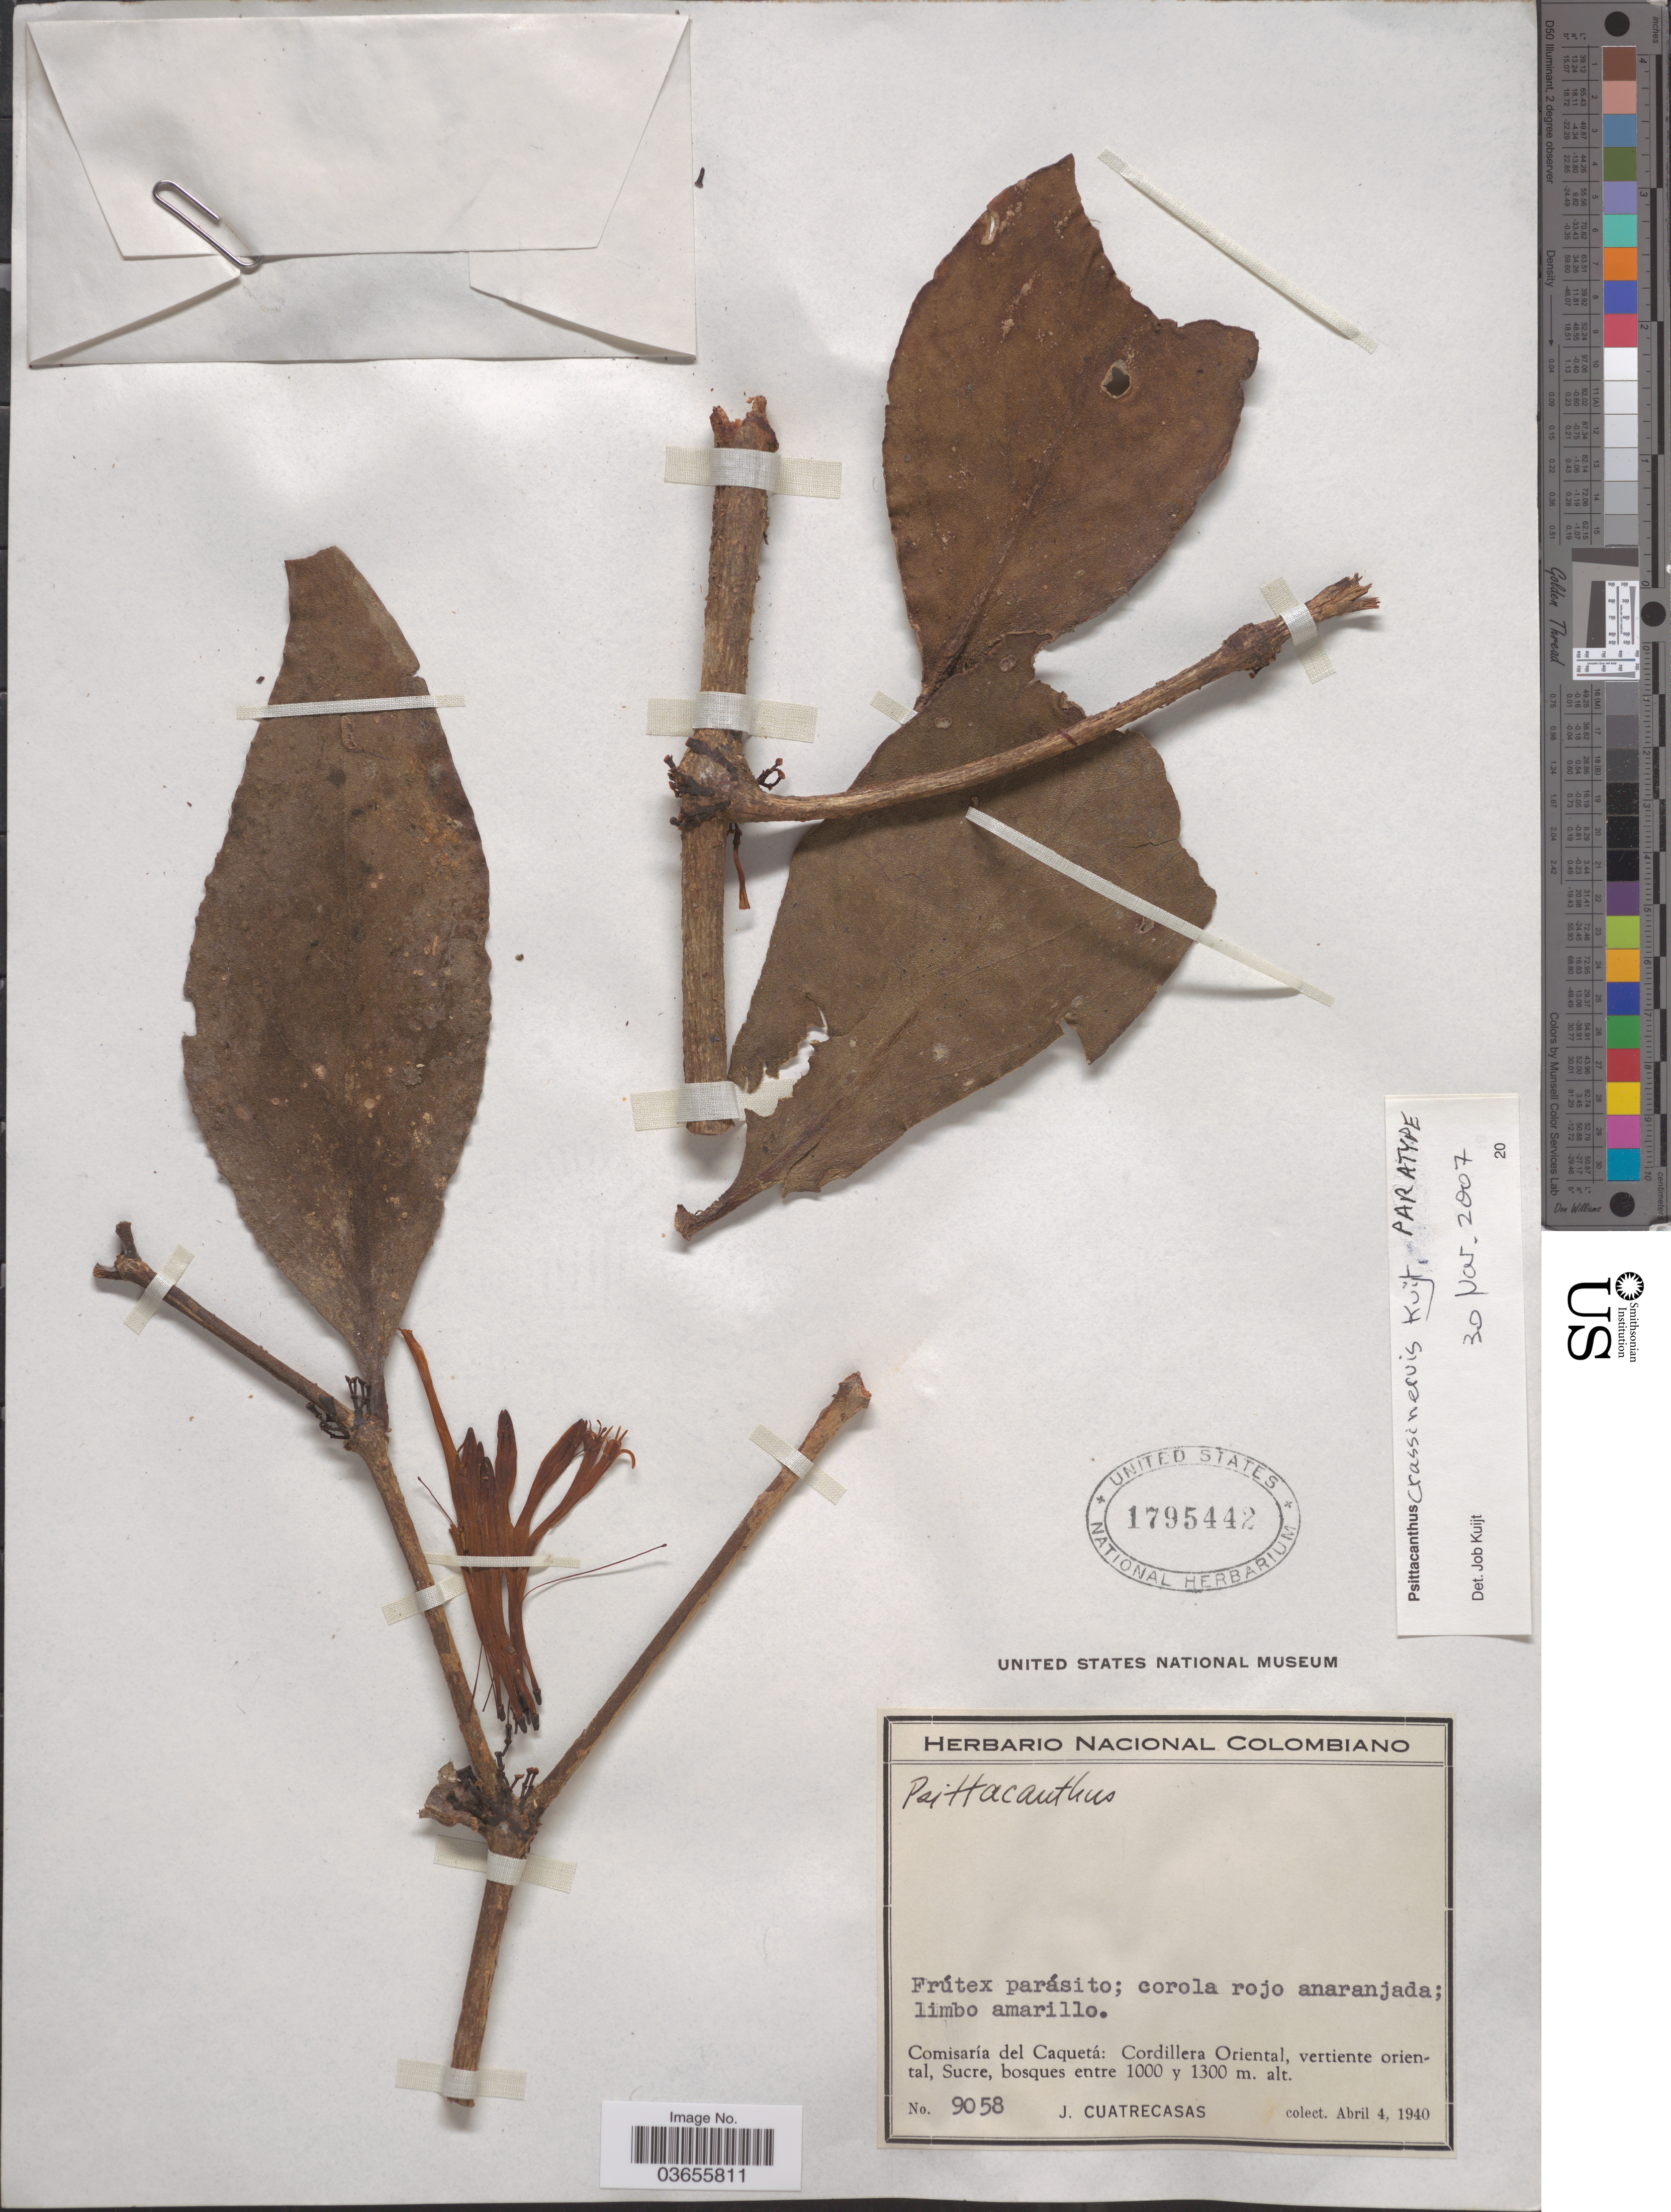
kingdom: Plantae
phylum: Tracheophyta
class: Magnoliopsida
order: Santalales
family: Loranthaceae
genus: Psittacanthus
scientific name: Psittacanthus crassinervis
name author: Kuijt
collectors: J. Cuatrecasas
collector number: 9058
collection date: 1940-04-04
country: Colombia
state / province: Caquetá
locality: Comisaría del Caquetá: Cordillera Oriental, vertiente oriental, Sucre.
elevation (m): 1000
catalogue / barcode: US 1795442